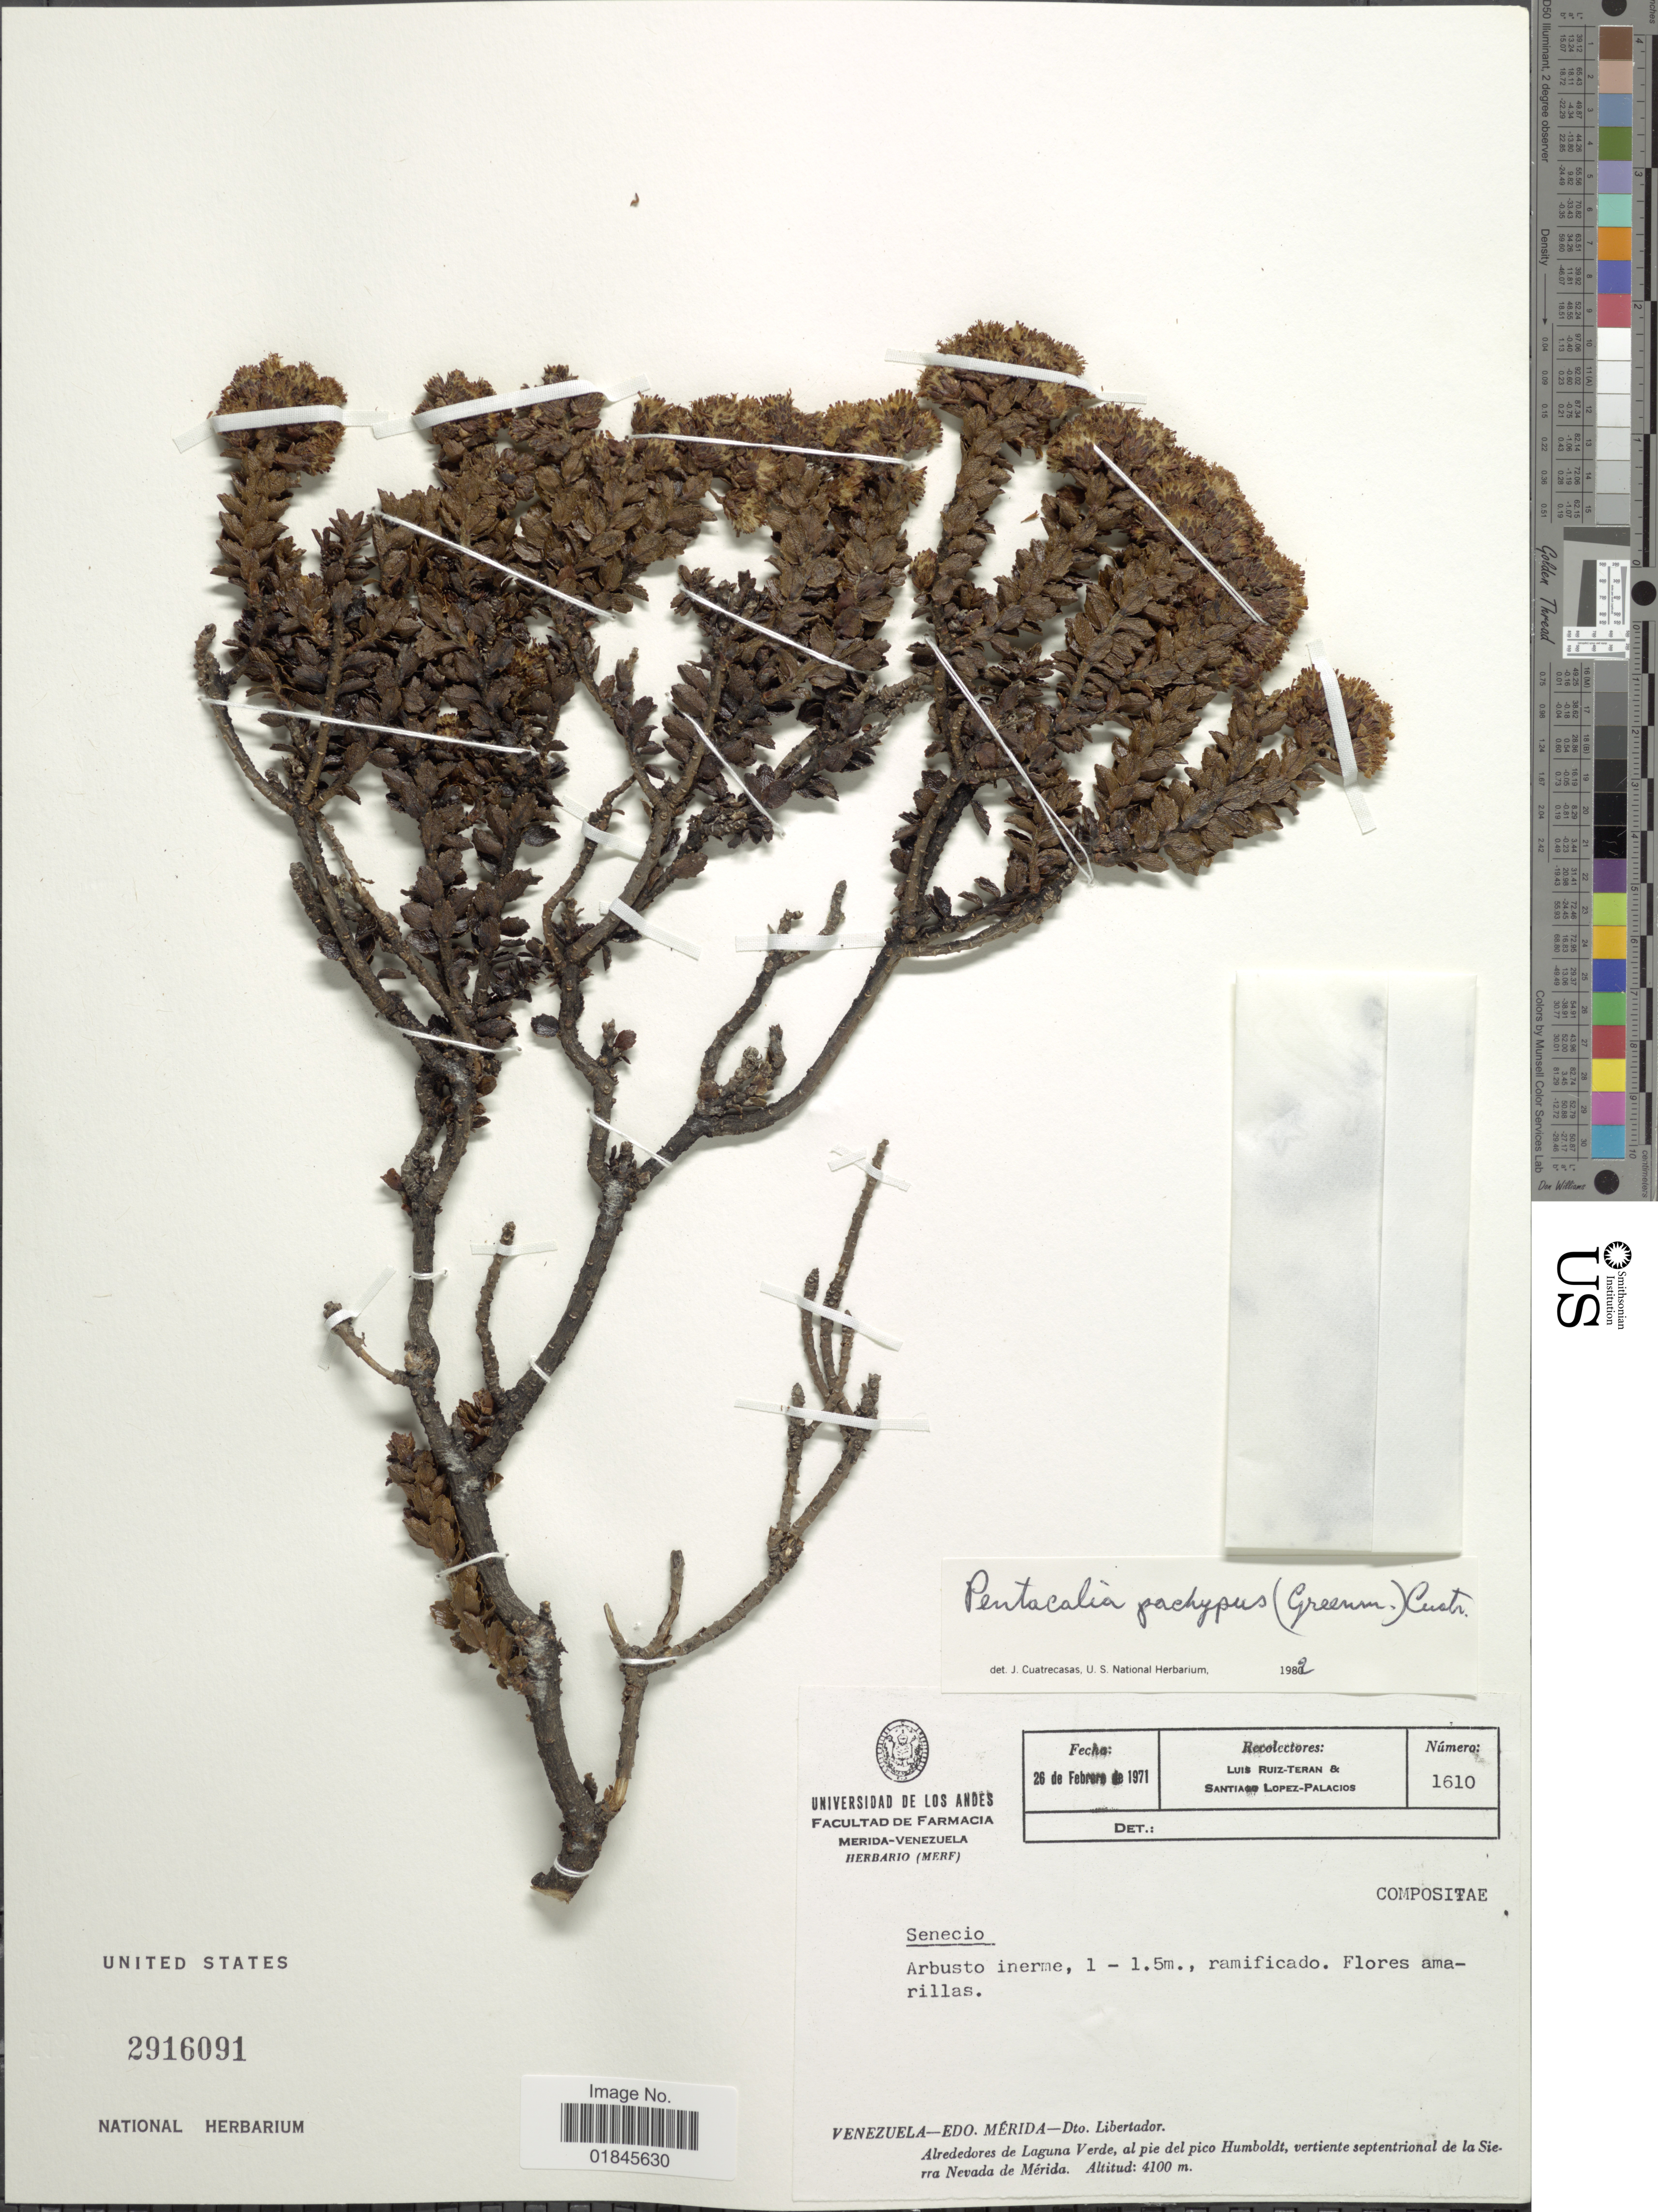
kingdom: Plantae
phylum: Tracheophyta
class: Magnoliopsida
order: Asterales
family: Asteraceae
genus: Pentacalia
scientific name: Pentacalia pachypus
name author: (Greenm.) Cuatrec.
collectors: L. Teran & S. López-Palacios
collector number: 1610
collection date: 1971-02-26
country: Venezuela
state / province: Mérida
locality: Venezuela - Edo. Mérida - Dto. Libertador. Alrededores de Laguna Verde, al pie del pico Humboldt, vertiente septentrional de la Sierra Nevada de Mérida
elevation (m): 4100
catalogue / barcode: US 2916091